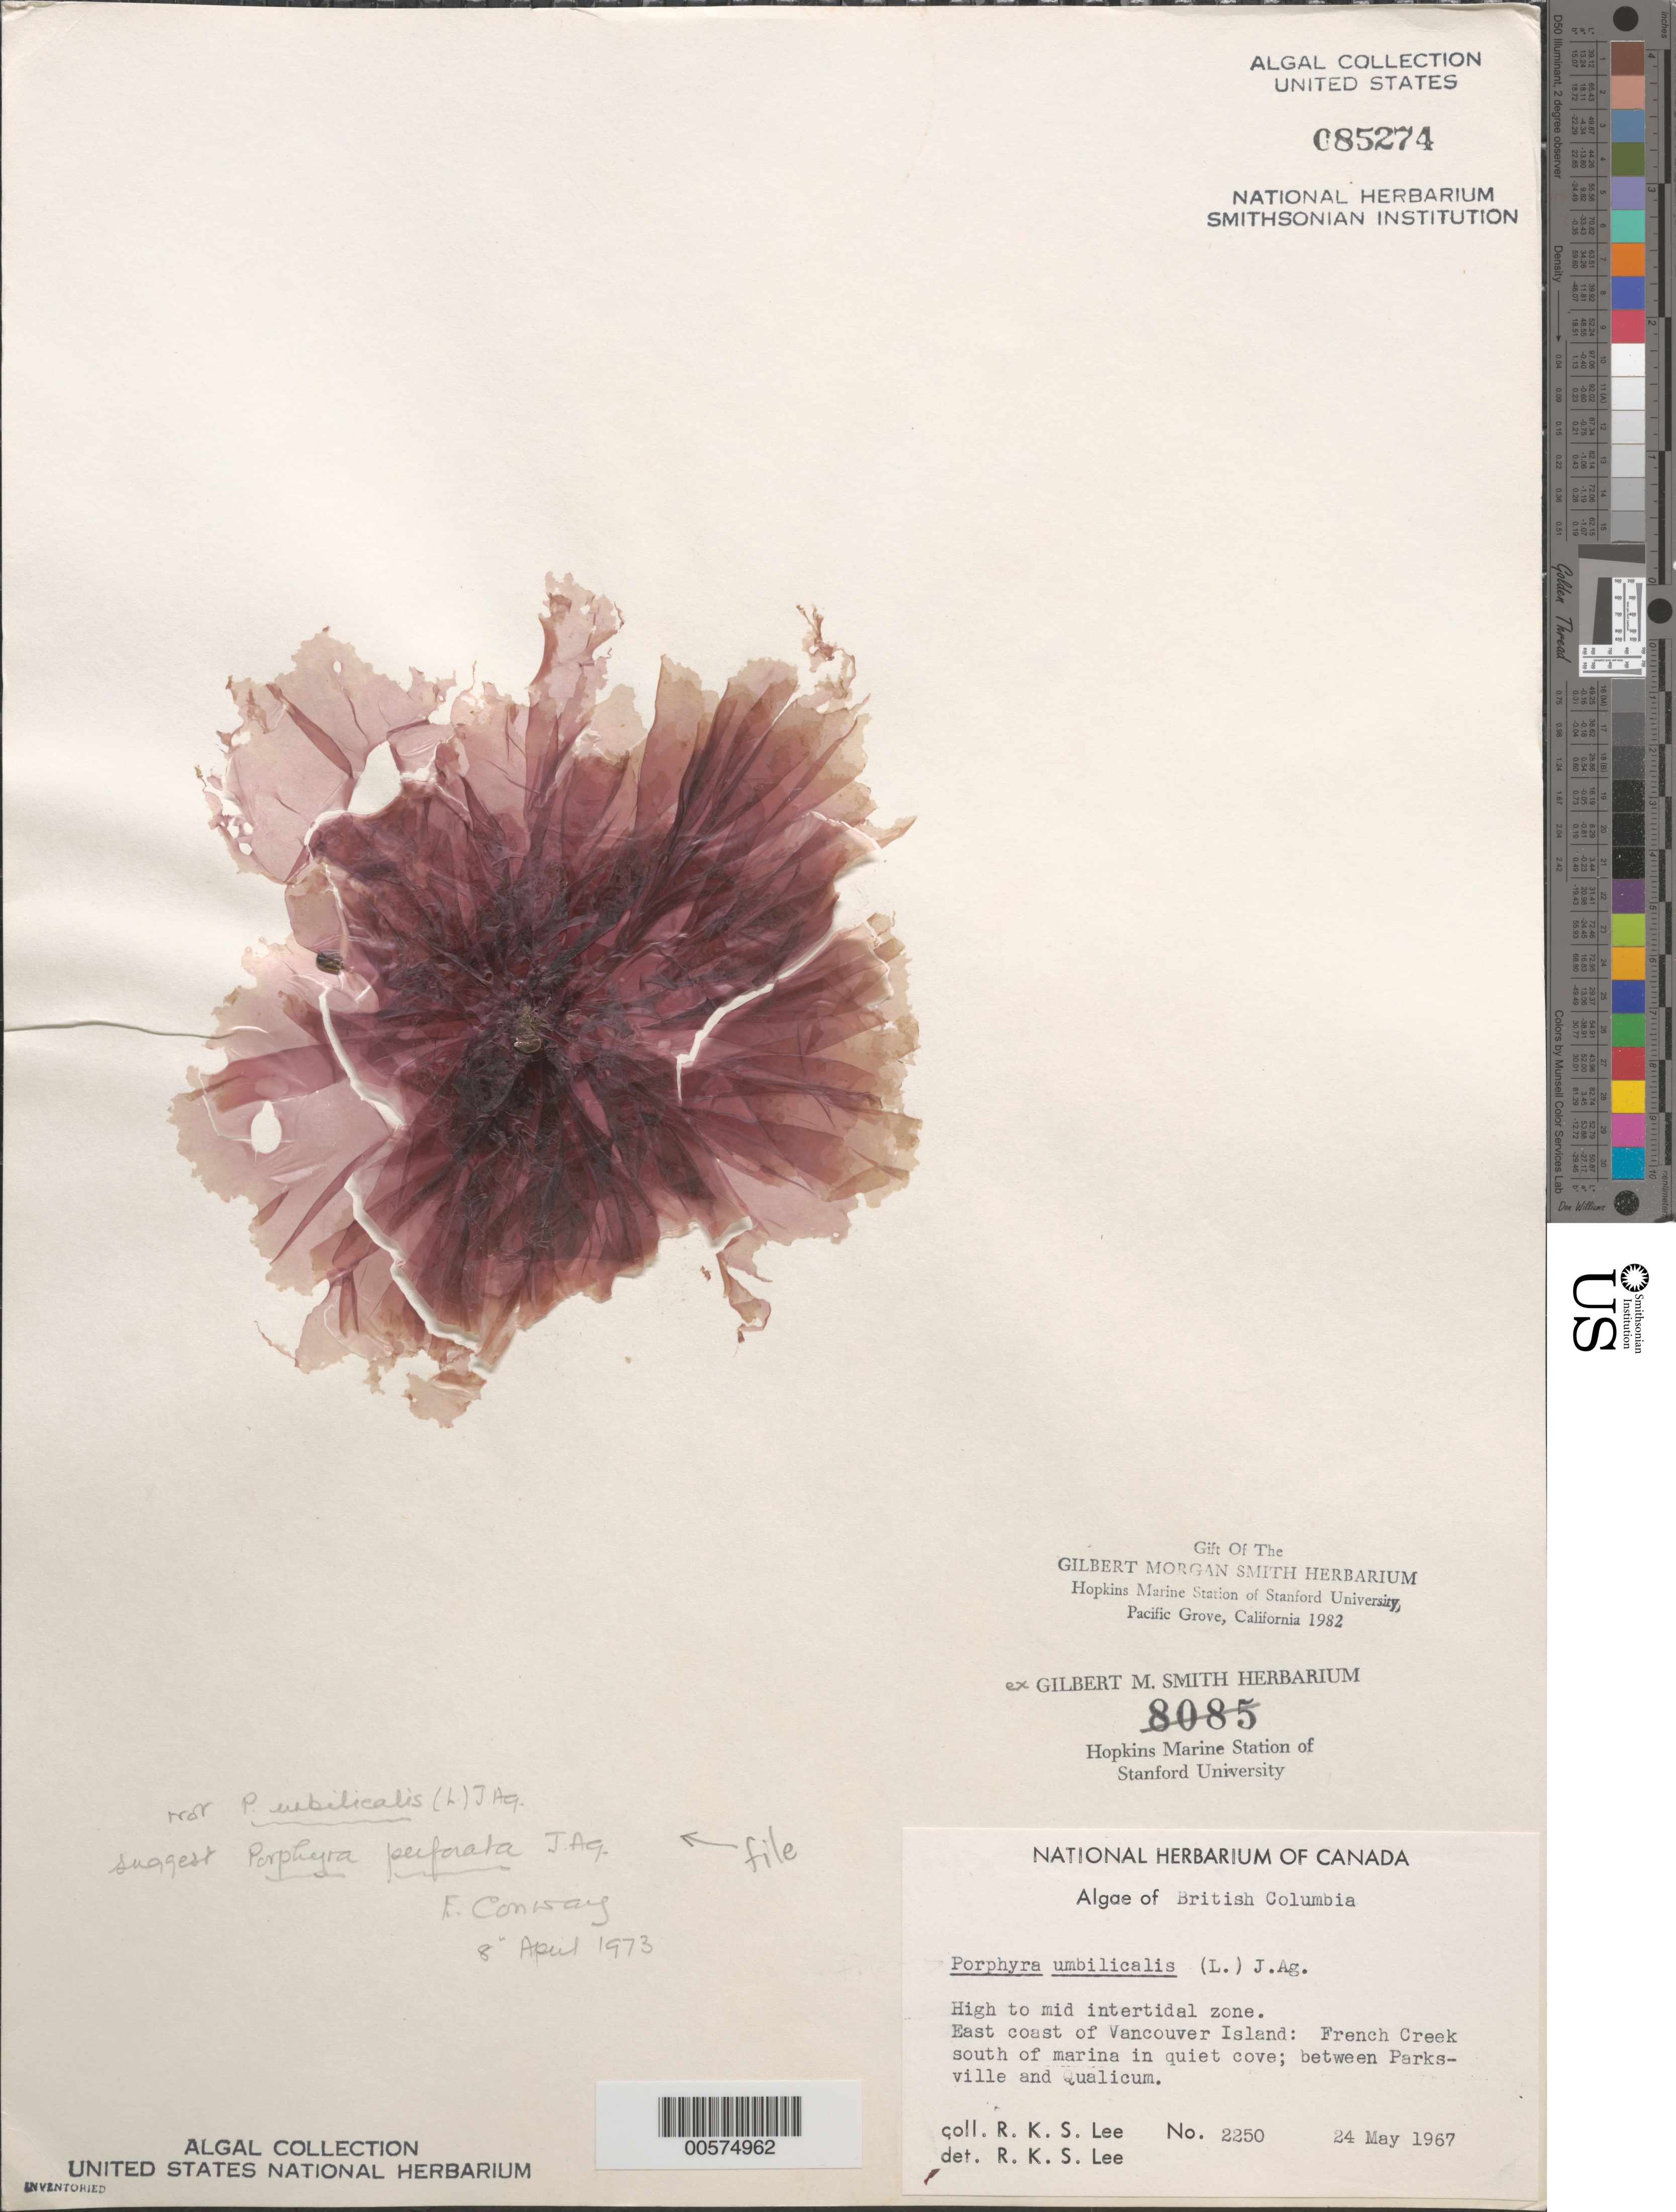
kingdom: Plantae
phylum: Rhodophyta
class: Bangiophyceae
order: Bangiales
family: Bangiaceae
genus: Pyropia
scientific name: Pyropia perforata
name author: (J. Agardh) S.C. Lindstrom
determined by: Algae name updating Project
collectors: R. Lee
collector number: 2250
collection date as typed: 24 May 1967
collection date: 1967-05-24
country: Canada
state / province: British Columbia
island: Vancouver Island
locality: French Creek between Parksville and Qualicum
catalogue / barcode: US 85274